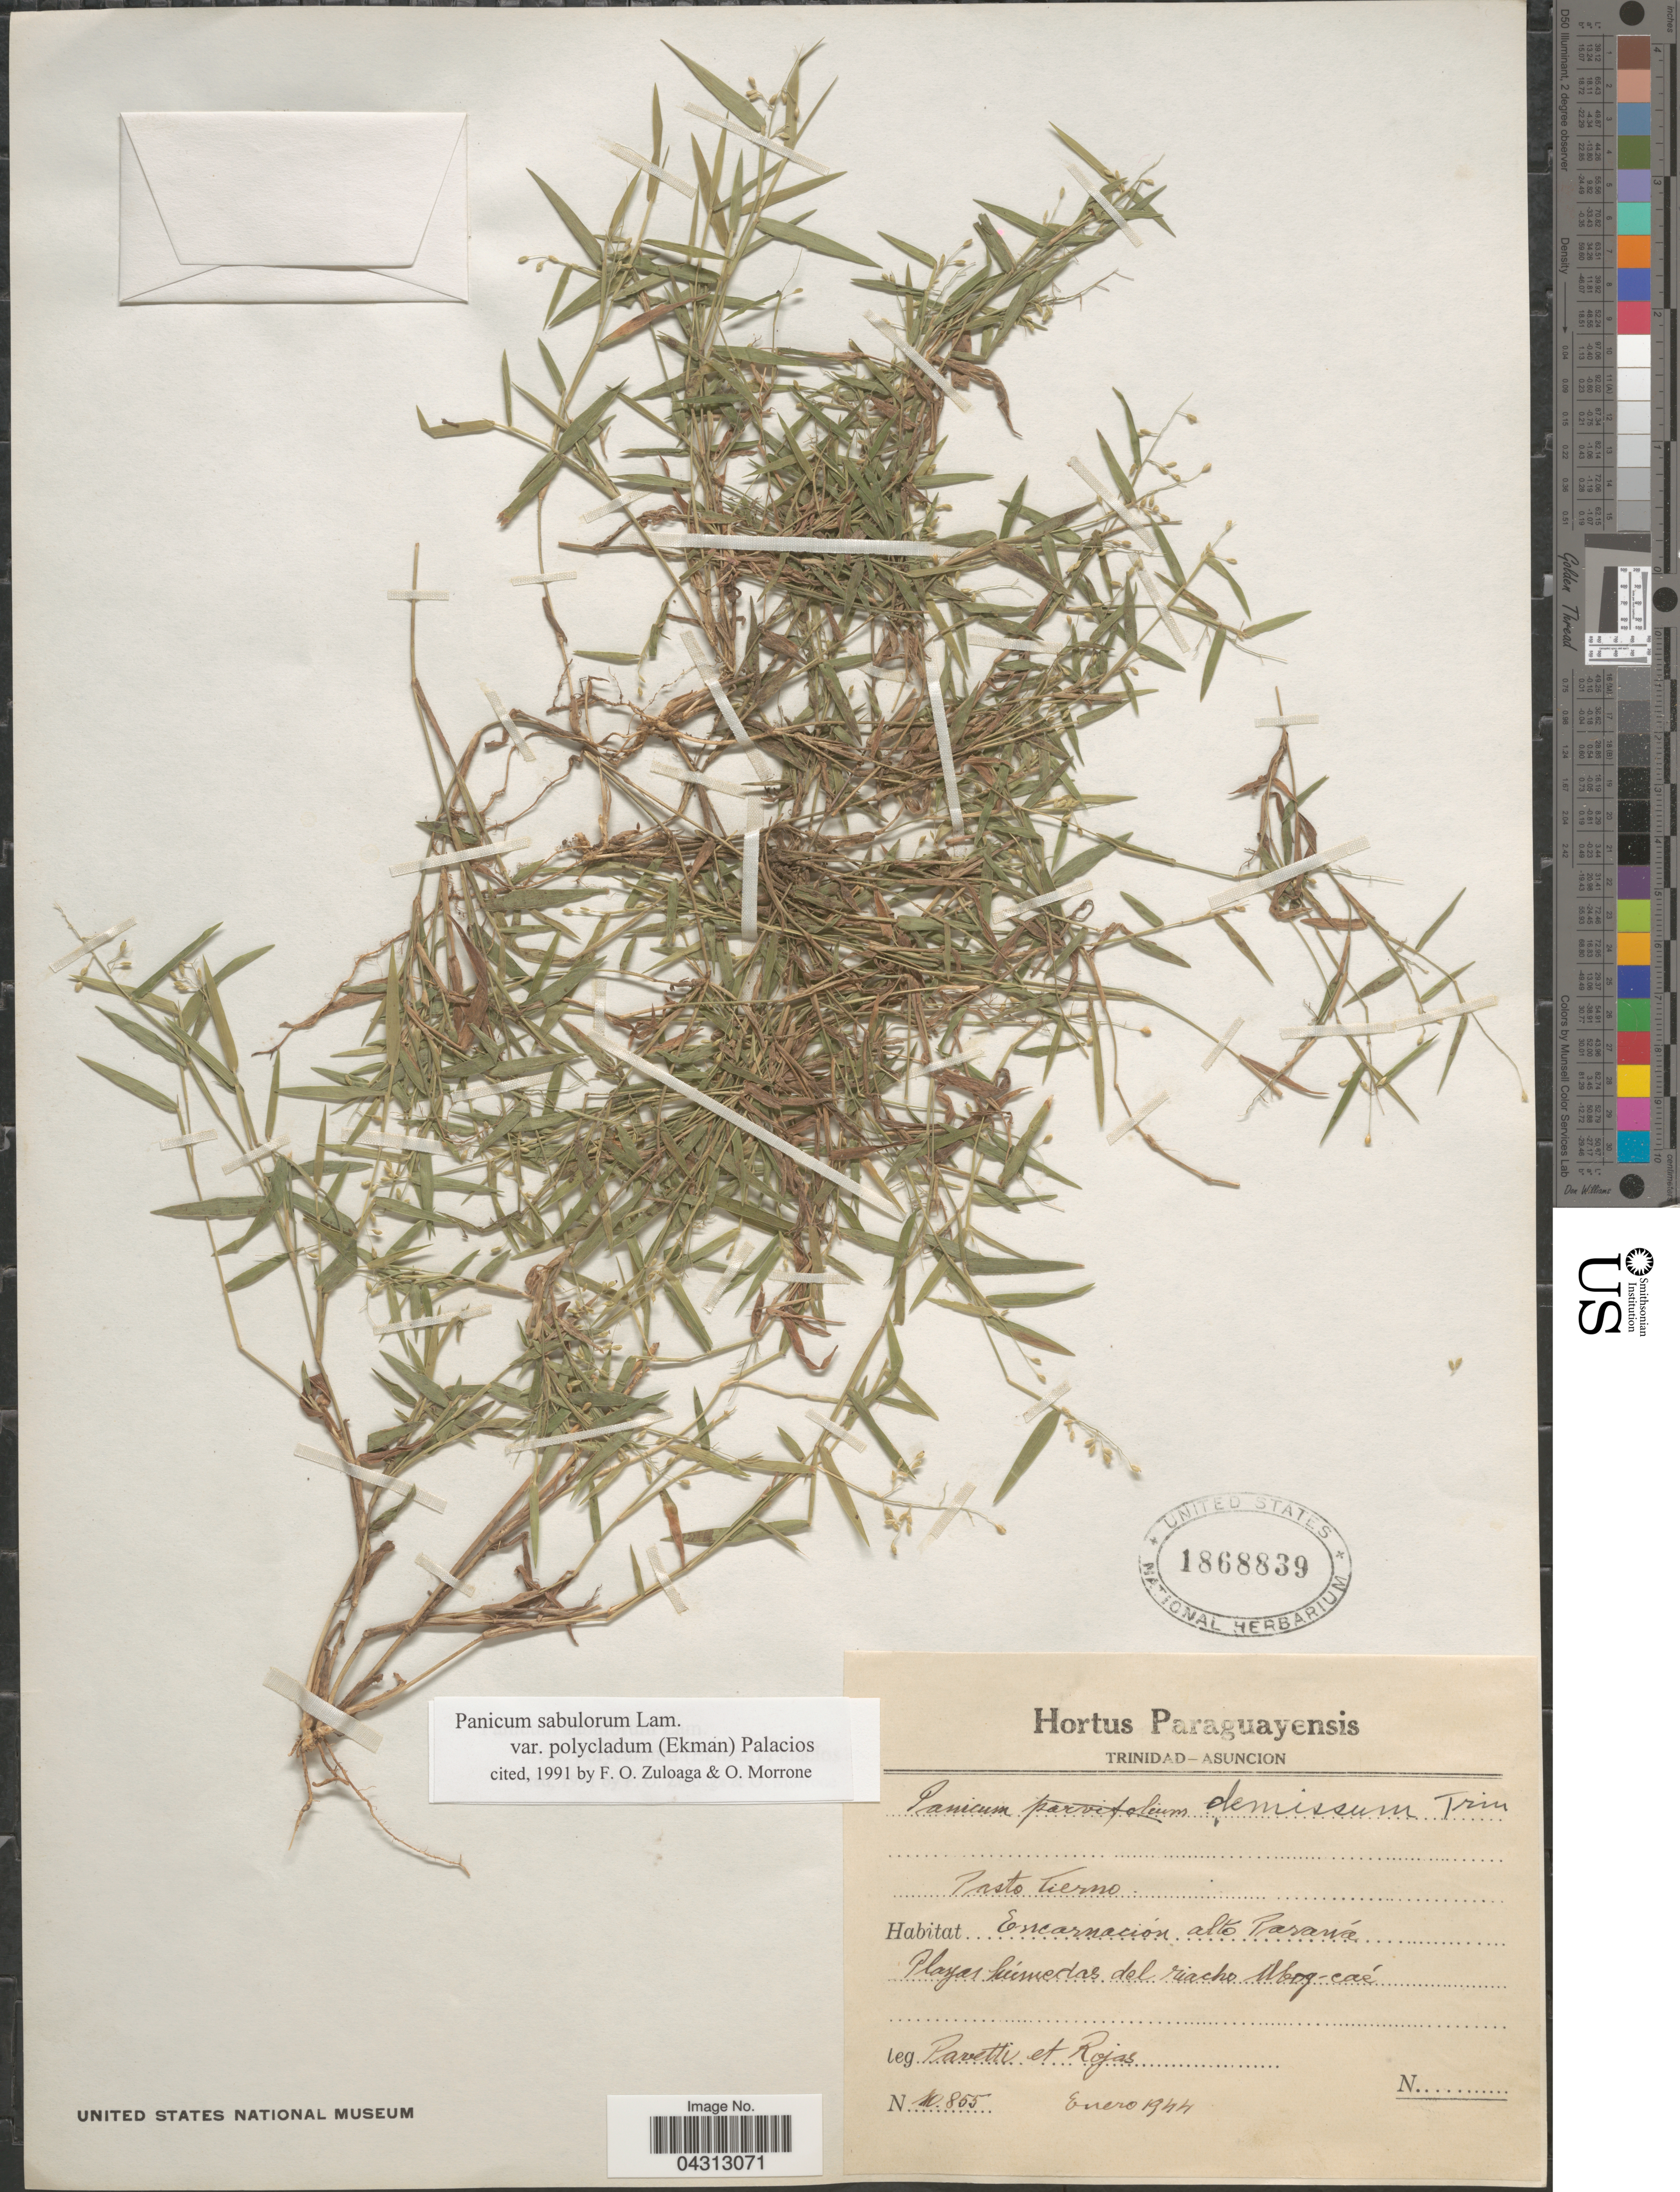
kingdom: Plantae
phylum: Tracheophyta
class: Liliopsida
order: Poales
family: Poaceae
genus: Dichanthelium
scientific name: Dichanthelium sabulorum var. polycladum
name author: (Ekman) Zuloaga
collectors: -. Pavetti & Rojas, --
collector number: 10855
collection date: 1944-01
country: Paraguay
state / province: Alto Parana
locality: Pasto Tierno. Encarnación Alto Paraná.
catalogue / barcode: US 1868839